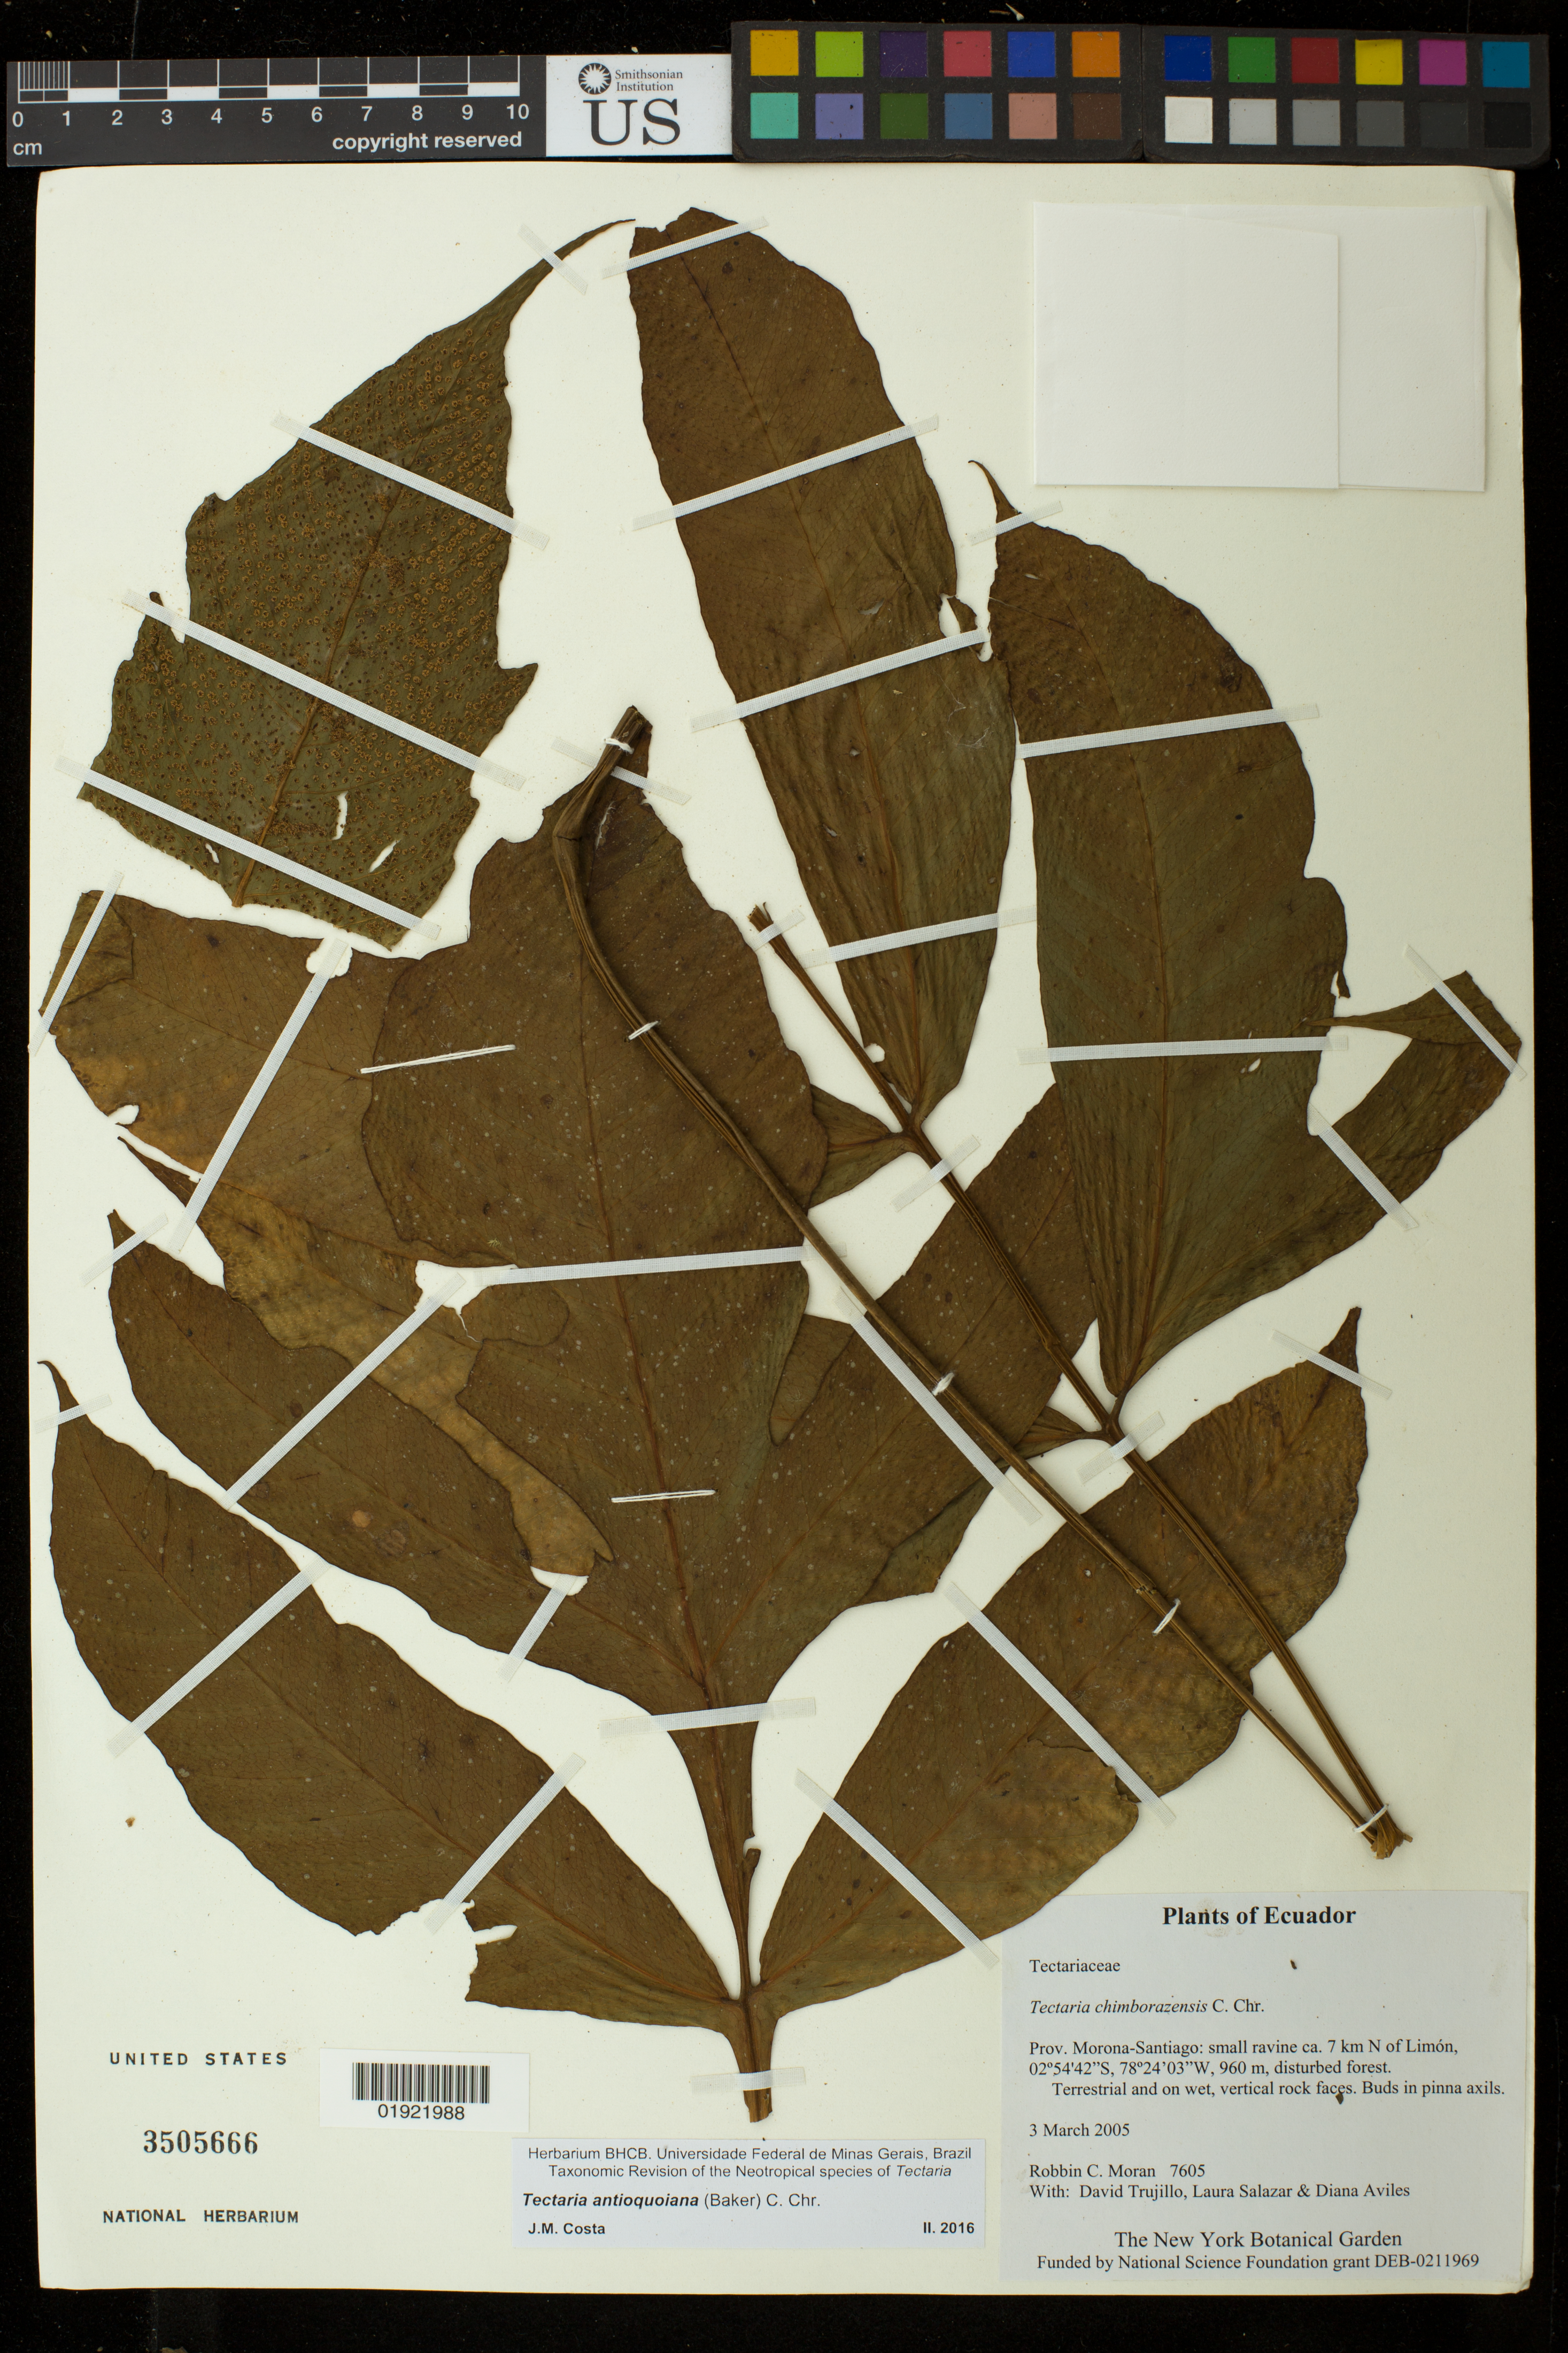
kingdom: Plantae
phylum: Tracheophyta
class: Polypodiopsida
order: Polypodiales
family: Tectariaceae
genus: Tectaria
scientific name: Tectaria antioquoiana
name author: (Baker) C. Chr.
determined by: Costa, J. M.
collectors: R. C. Moran, D. Trujillo, L. Salazar & D. Aviles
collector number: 7605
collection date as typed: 3 March 2005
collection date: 2005-03-03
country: Ecuador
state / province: Morona-Santiago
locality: small ravine ca. 7 km N of Limon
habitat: terrestrial and on wet, vertical rock faces. disturbed forest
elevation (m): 960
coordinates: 2 54 42 S, 78 24 3 W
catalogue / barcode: US 3505666